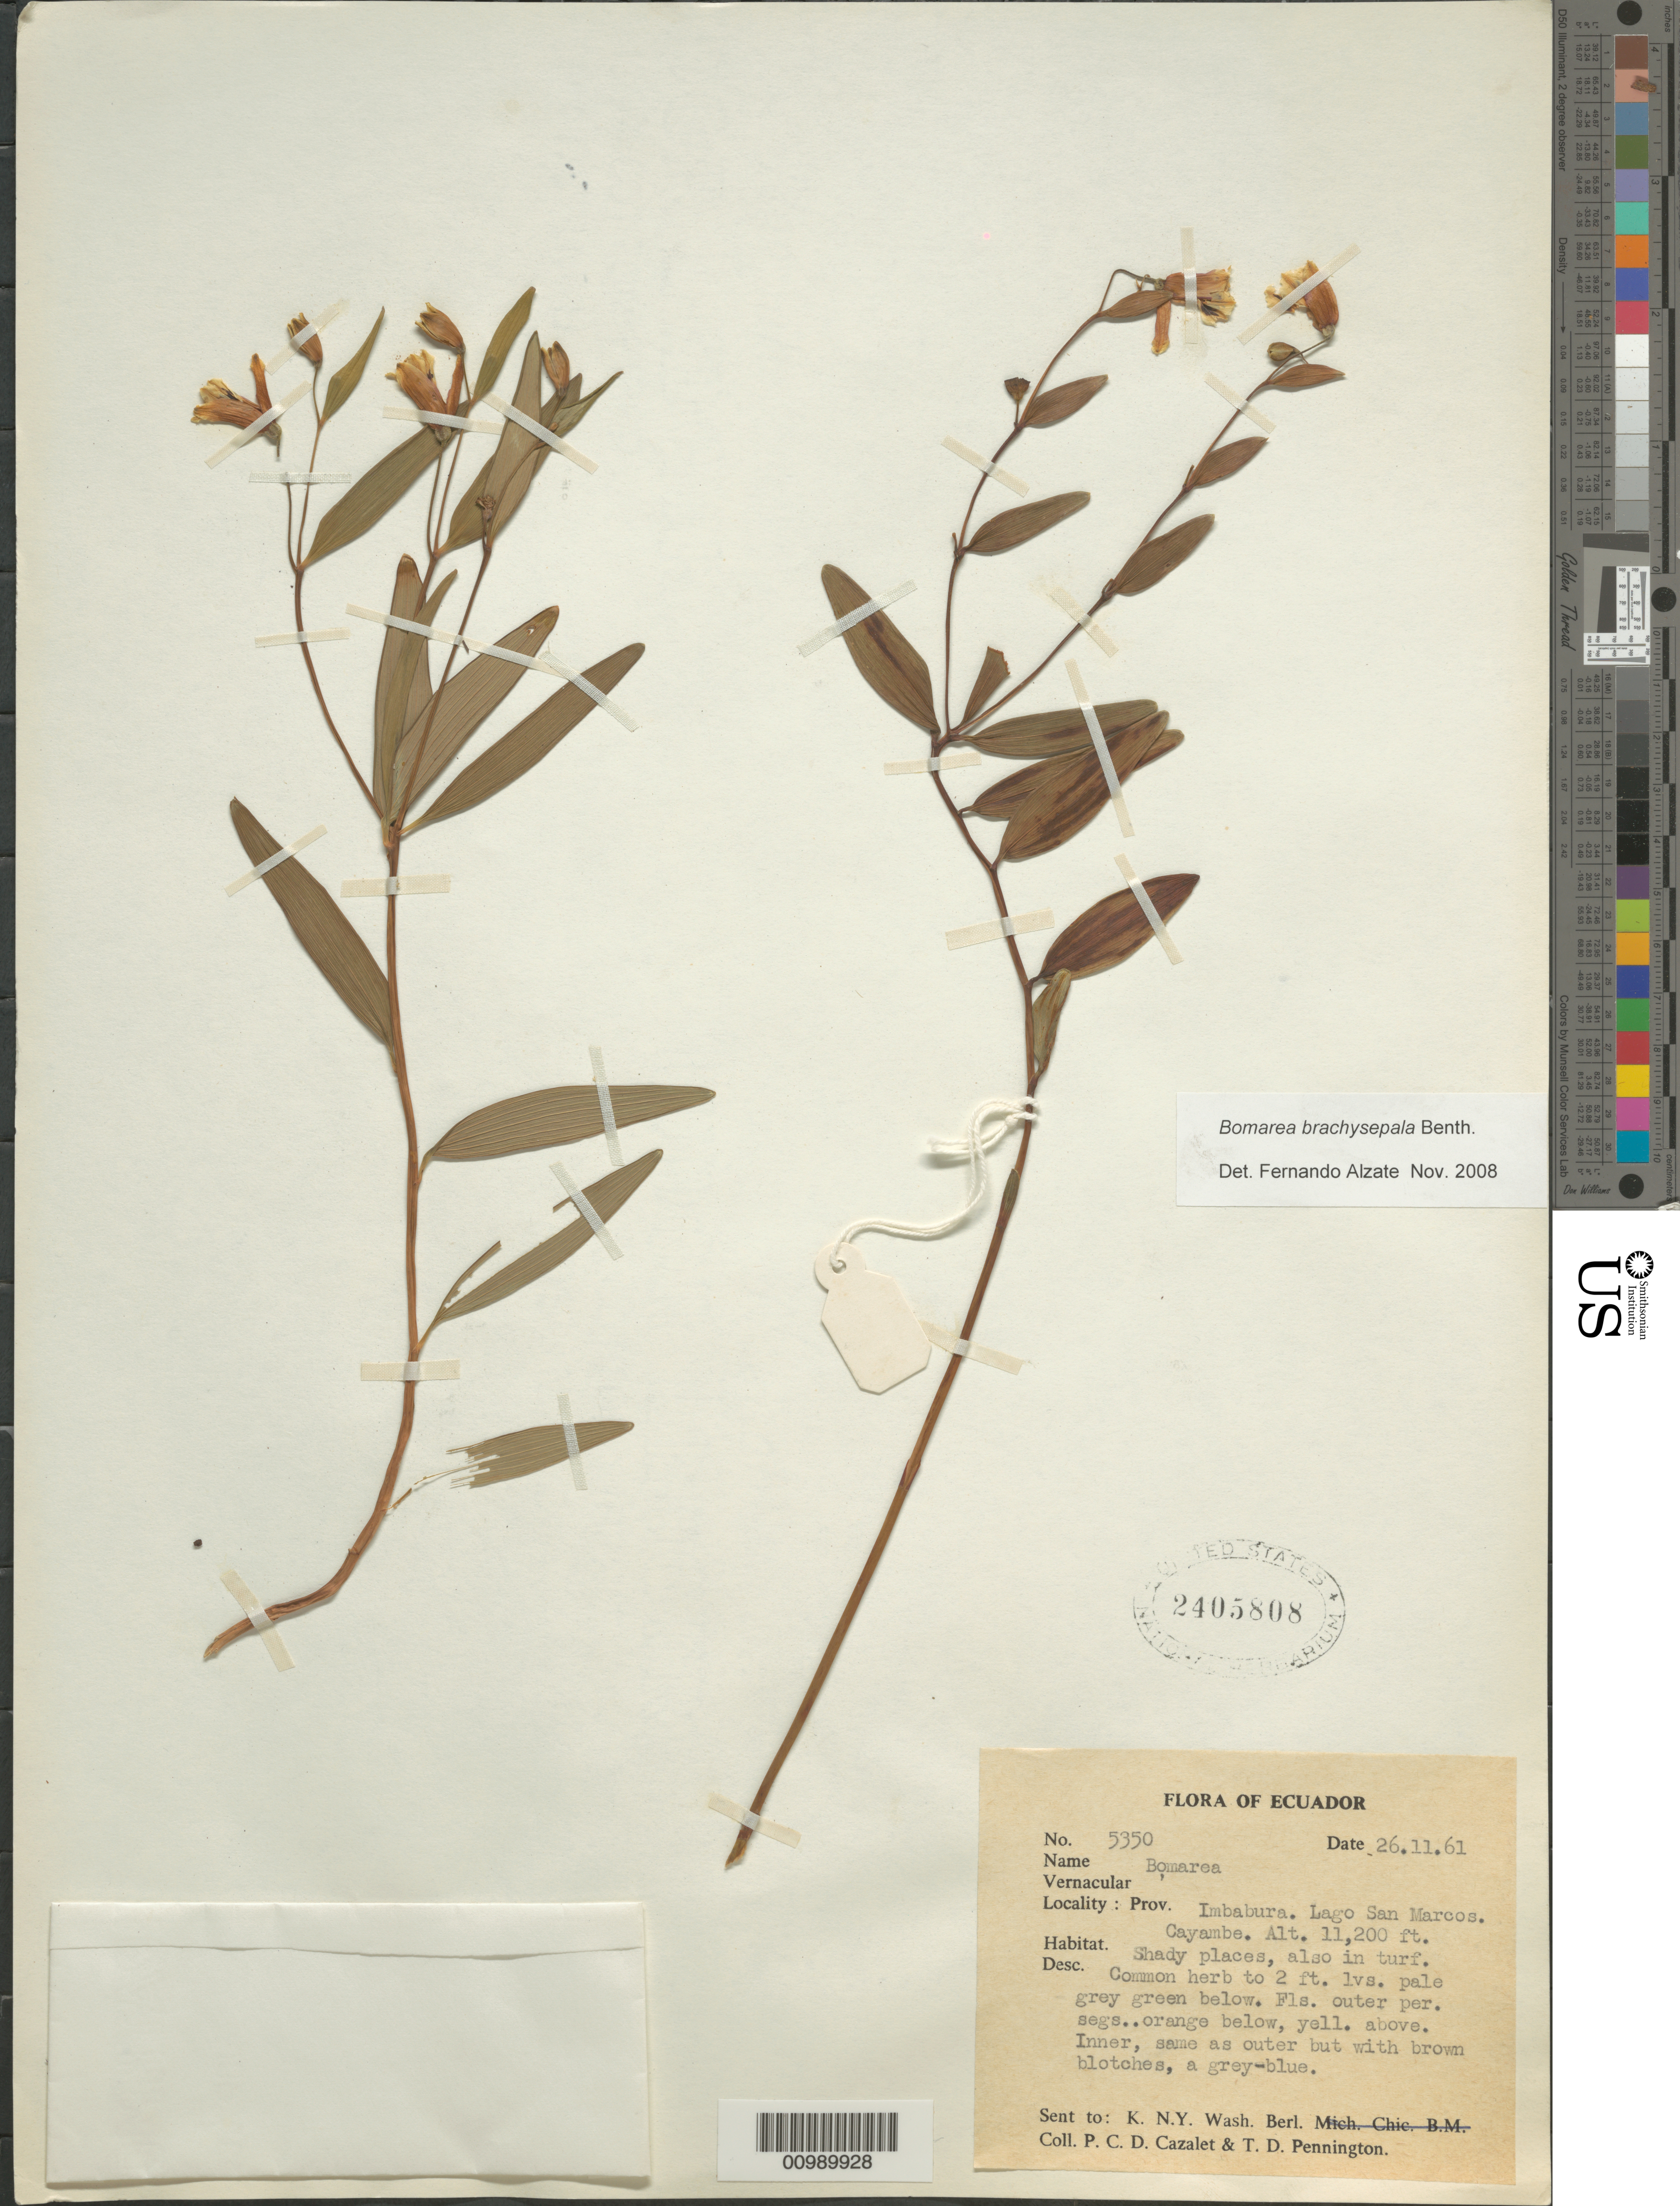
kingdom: Plantae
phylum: Tracheophyta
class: Liliopsida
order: Liliales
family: Alstroemeriaceae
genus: Bomarea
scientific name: Bomarea brachysepala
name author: Benth.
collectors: P. C. D. Cazalet & T. D. Pennington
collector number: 5350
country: Ecuador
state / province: Imbabura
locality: Lago San Marcos, Cayambe.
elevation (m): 3414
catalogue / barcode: US 2405808